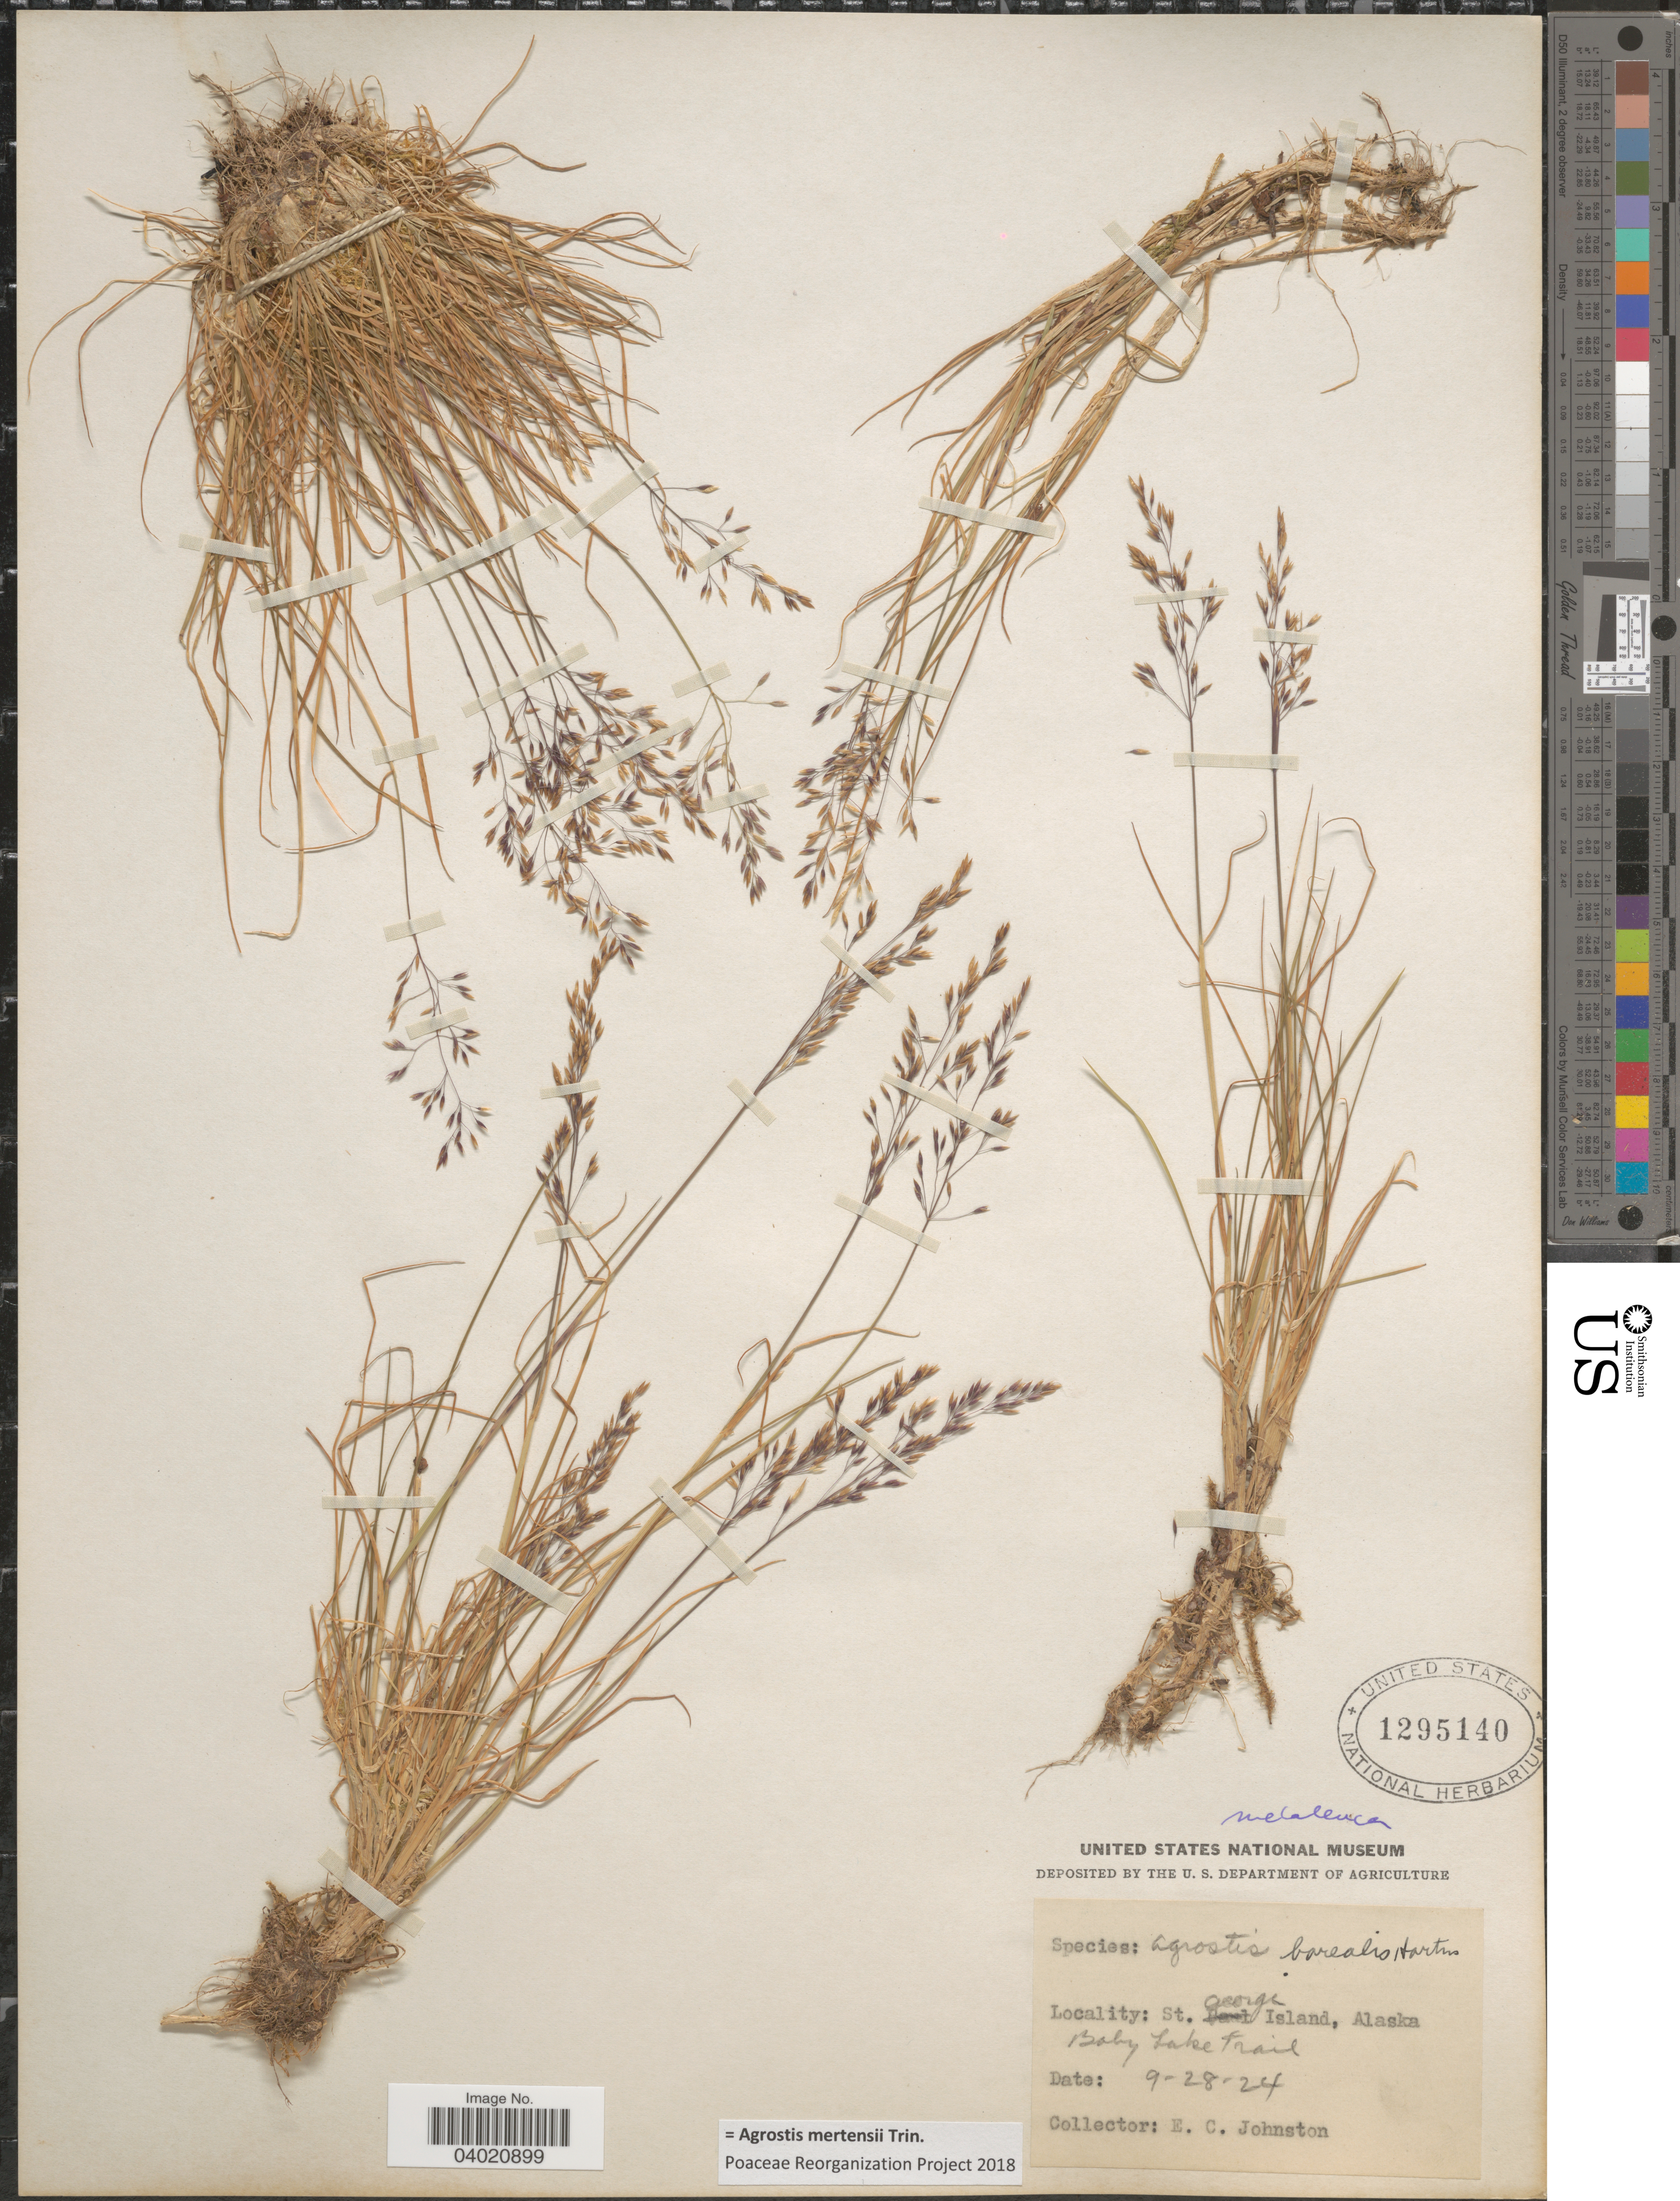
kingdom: Plantae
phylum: Tracheophyta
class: Liliopsida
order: Poales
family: Poaceae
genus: Agrostis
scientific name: Agrostis mertensii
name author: Trin.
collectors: E. C. Johnston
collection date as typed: Transcribed d/m/y: 28/9/24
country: United States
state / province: Alaska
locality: St. George Island. Baby Lake Trail.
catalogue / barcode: US 1295140